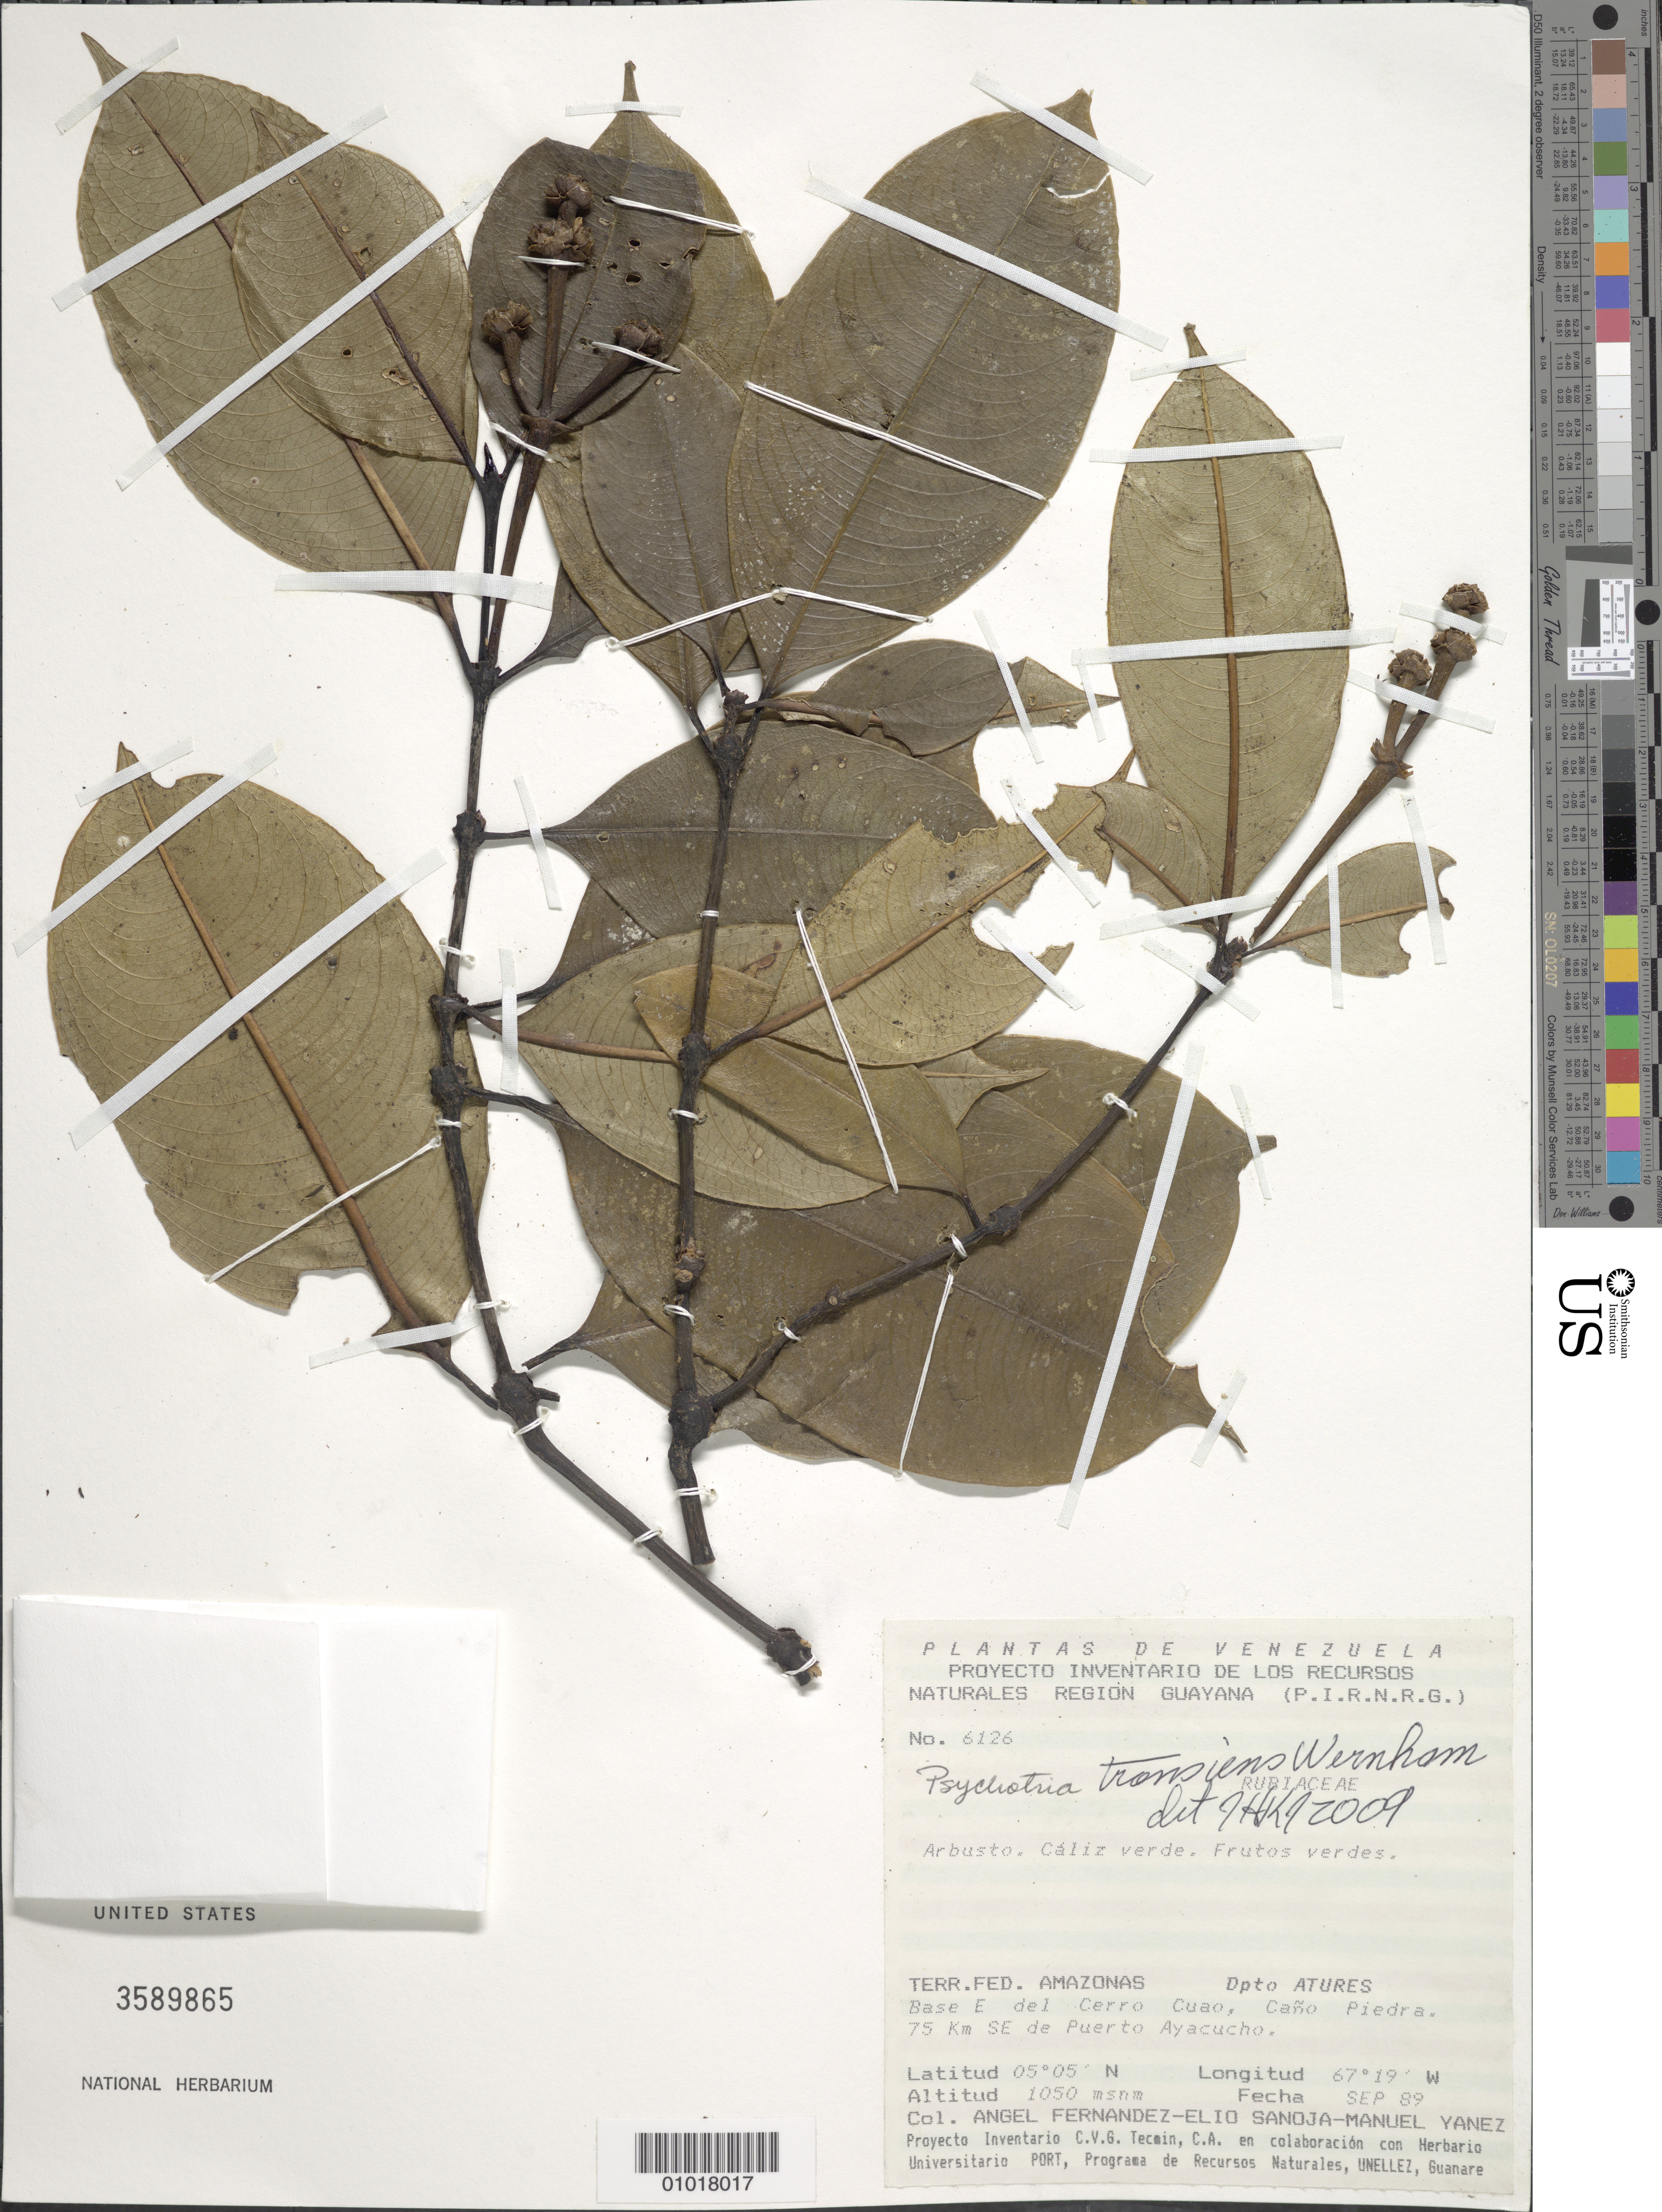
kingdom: Plantae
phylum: Tracheophyta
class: Magnoliopsida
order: Gentianales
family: Rubiaceae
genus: Palicourea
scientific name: Palicourea ernestii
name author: (K. Krause) Delprete & J.H. Kirkbr.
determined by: Kirkbride, J. H., Jr.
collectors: A. Fernández, E. Sanoja & M. Yanez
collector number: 6162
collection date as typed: Sep-89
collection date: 1989-09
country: Venezuela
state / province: Amazonas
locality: Base E del Cerro Cuao, Cano Piedra. 75 km SE de Puerto Ayacucho.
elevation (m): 1050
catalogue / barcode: US 3589865